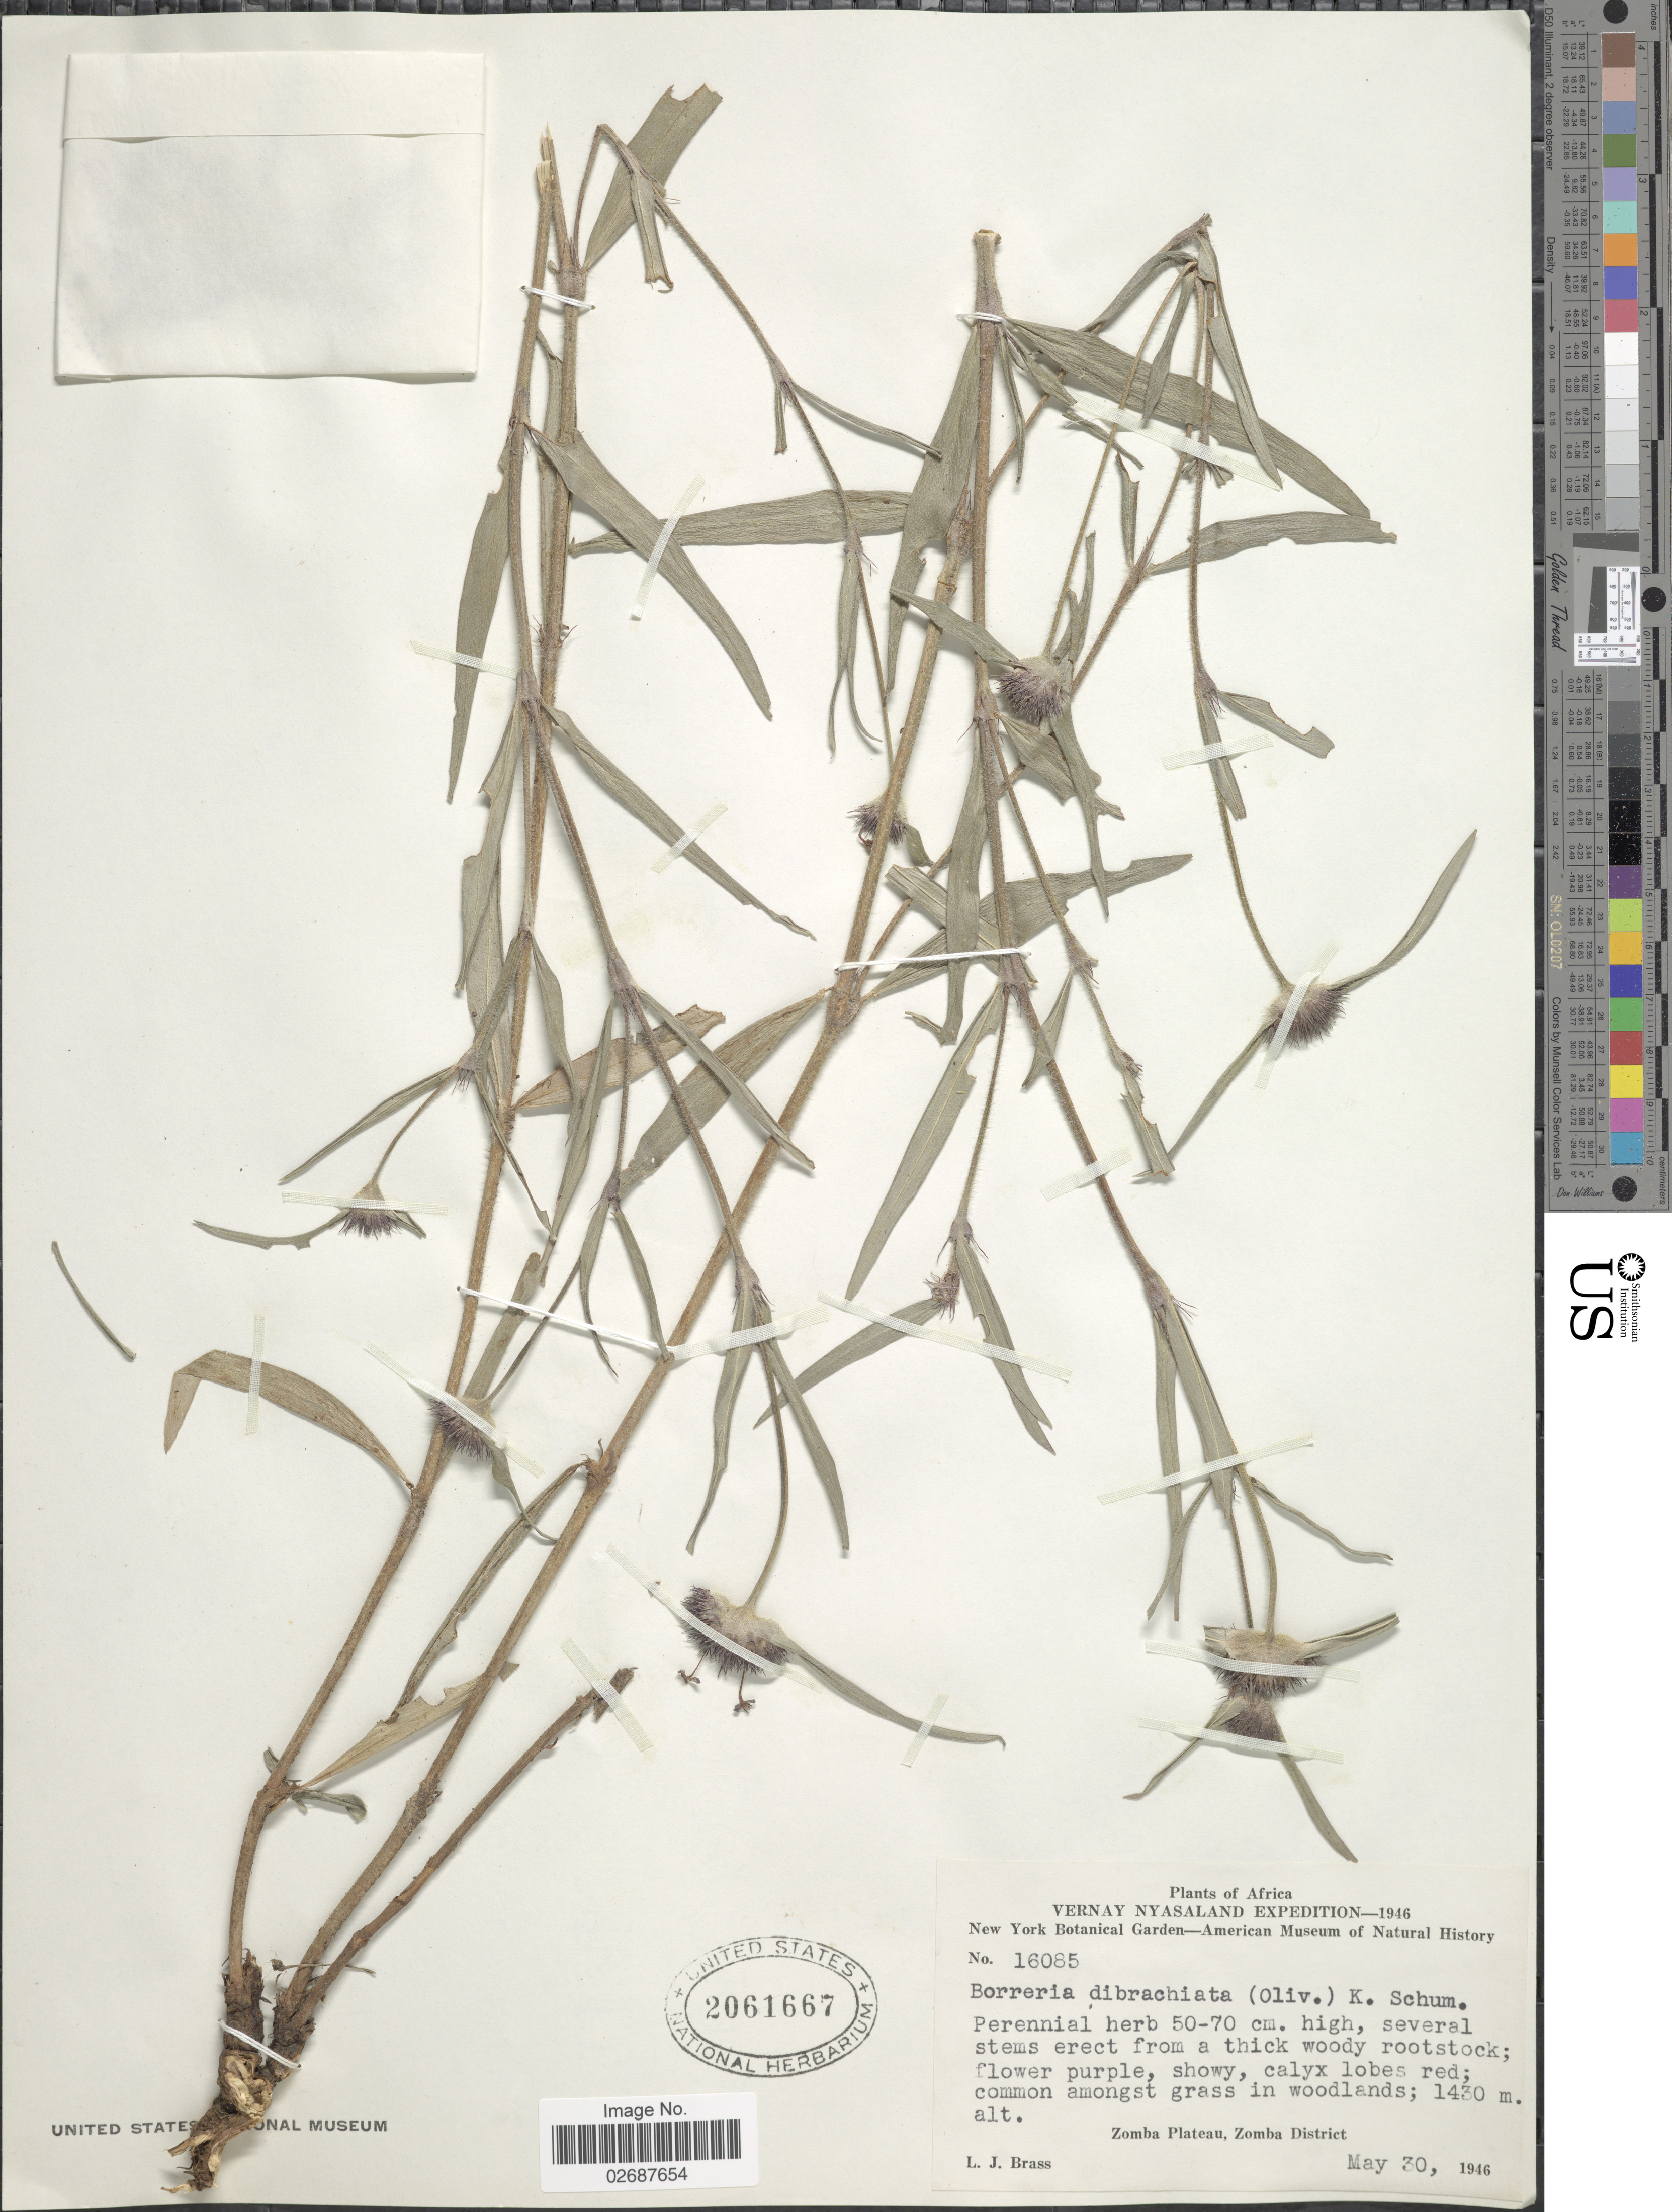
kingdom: Plantae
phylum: Tracheophyta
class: Magnoliopsida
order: Gentianales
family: Rubiaceae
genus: Borreria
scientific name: Borreria dibrachiata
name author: (Oliv.) K. Schum.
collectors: L. J. Brass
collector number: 16085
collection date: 1946-05-30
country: Malawi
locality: Vernay Nyasaland, Zomba Plateau, Zomba District.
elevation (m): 1430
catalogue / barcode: US 2061667